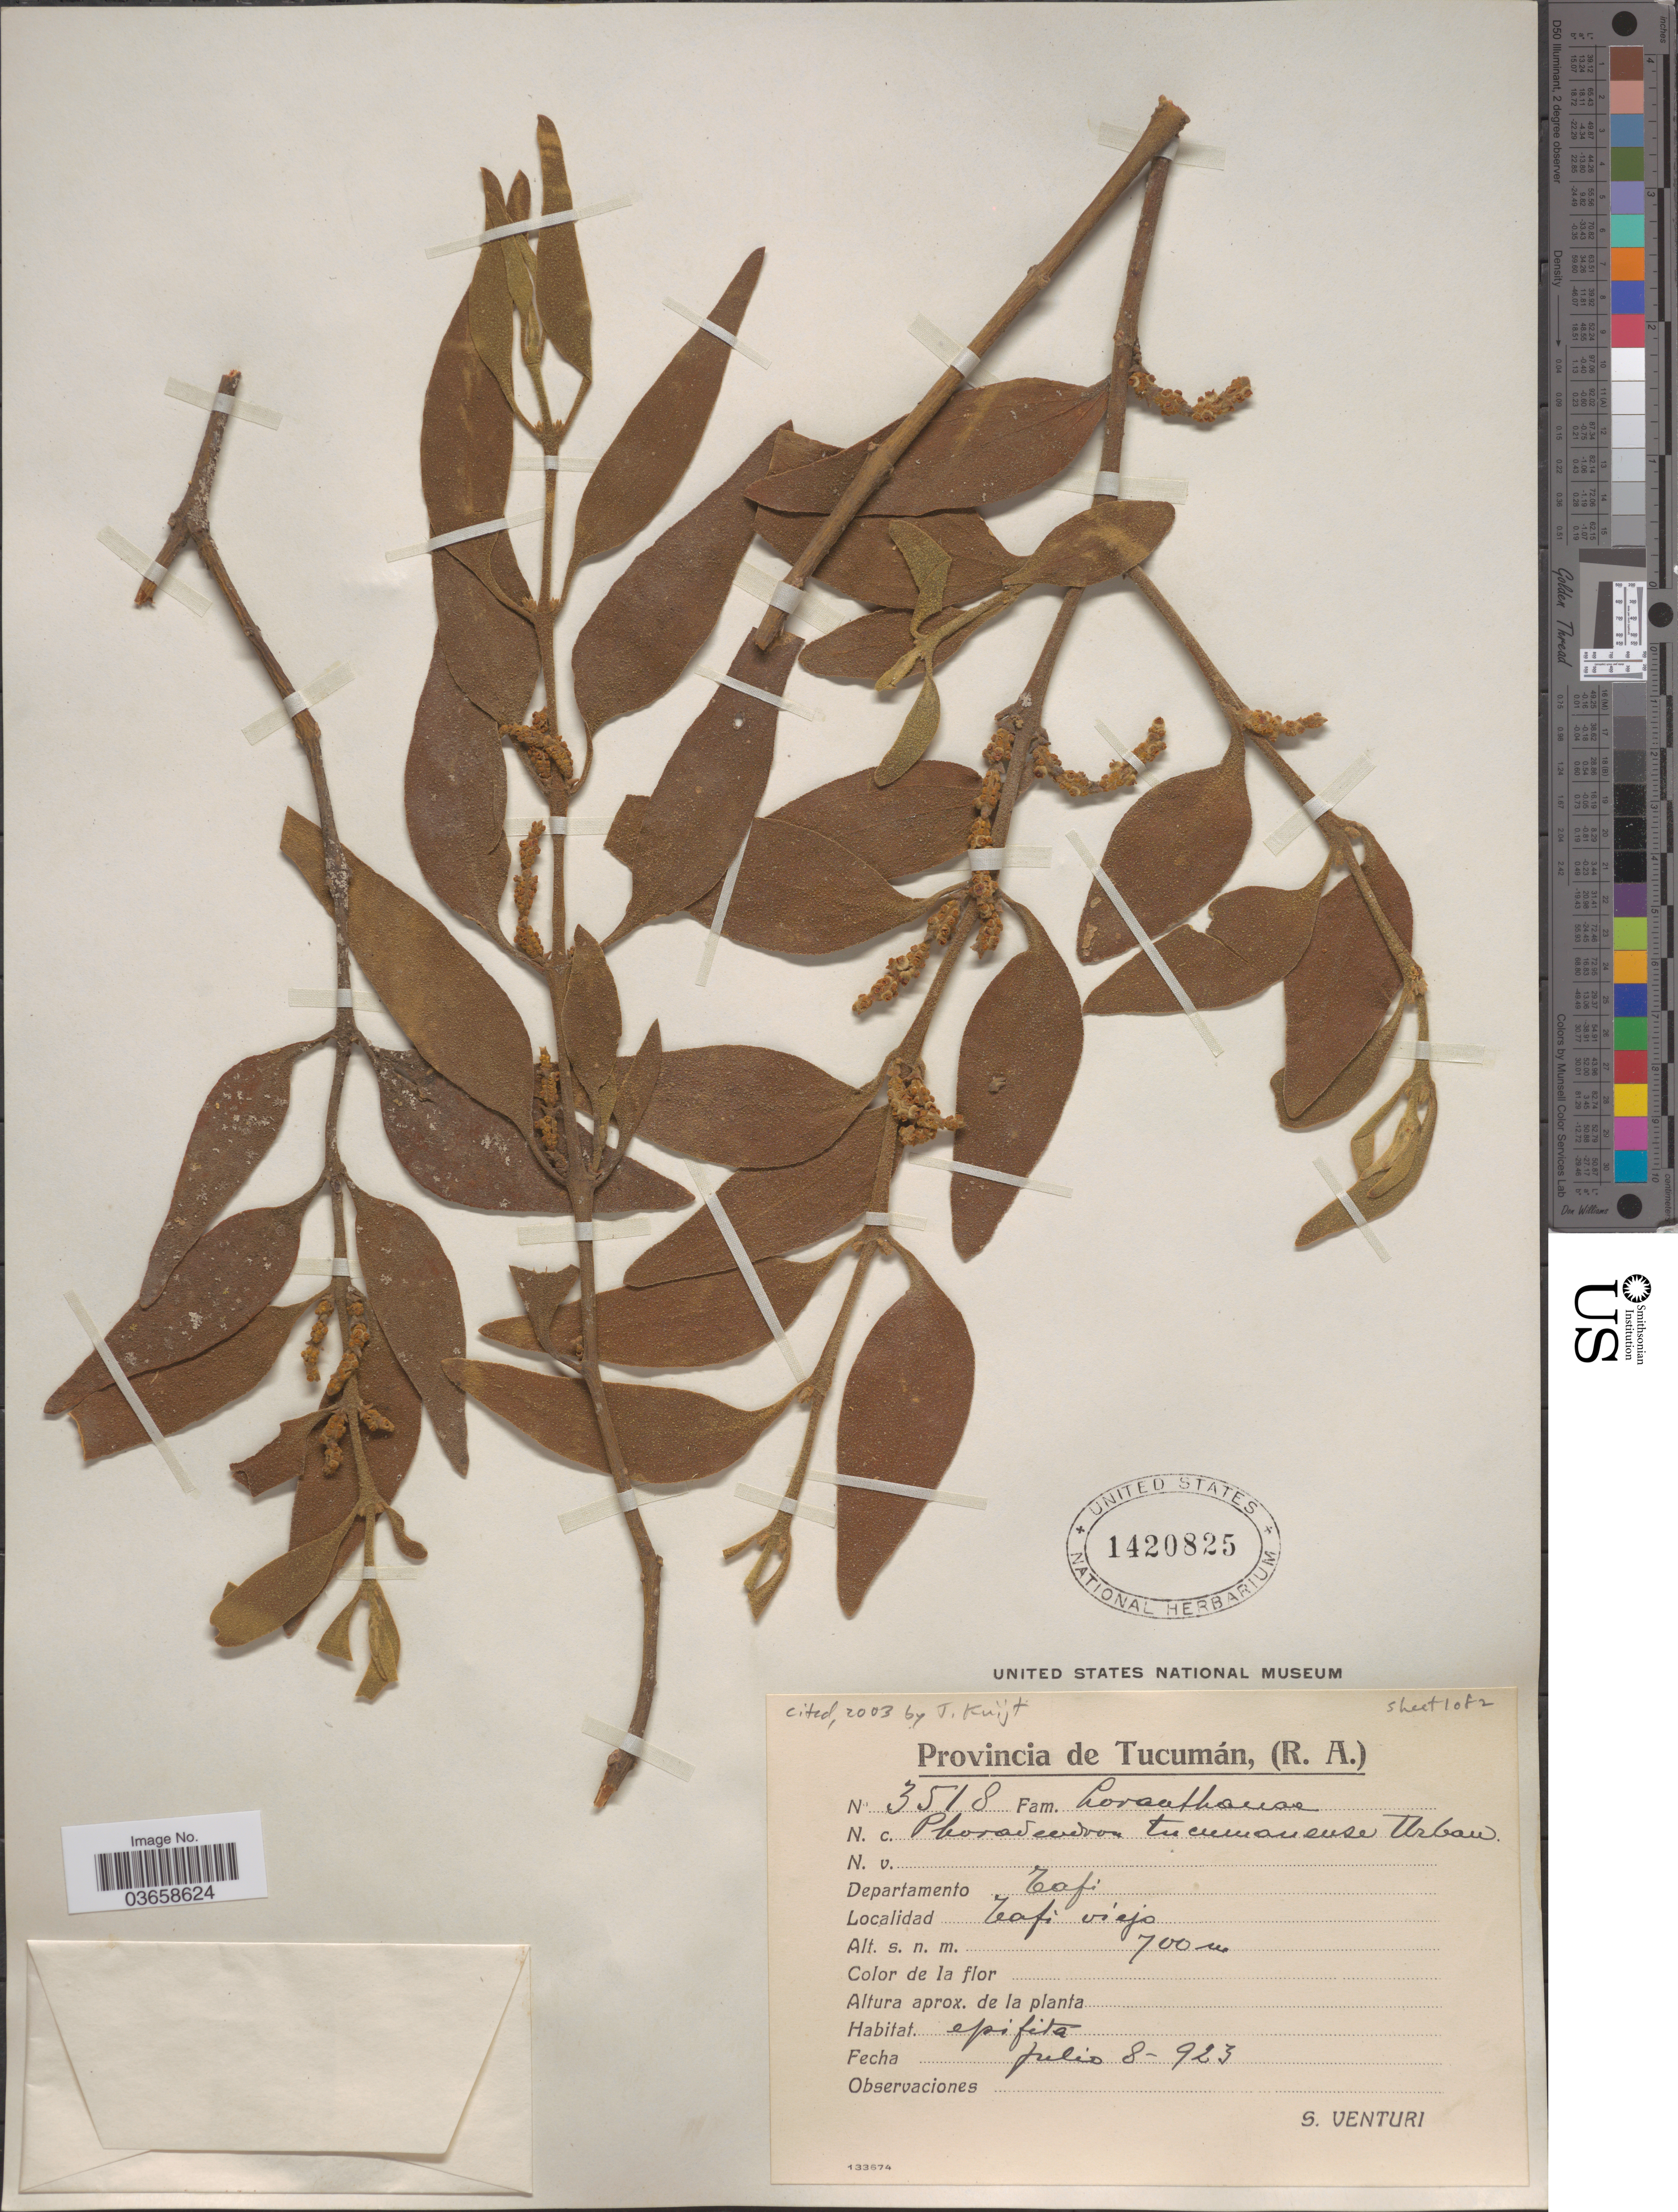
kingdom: Plantae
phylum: Tracheophyta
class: Magnoliopsida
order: Santalales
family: Viscaceae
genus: Phoradendron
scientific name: Phoradendron tucumanense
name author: Urb.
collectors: S. Venturi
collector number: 3518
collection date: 1923-07-08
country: Argentina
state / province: Tucuman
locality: Departamento Tafi. Tafi viejo.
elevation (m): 700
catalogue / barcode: US 1420825